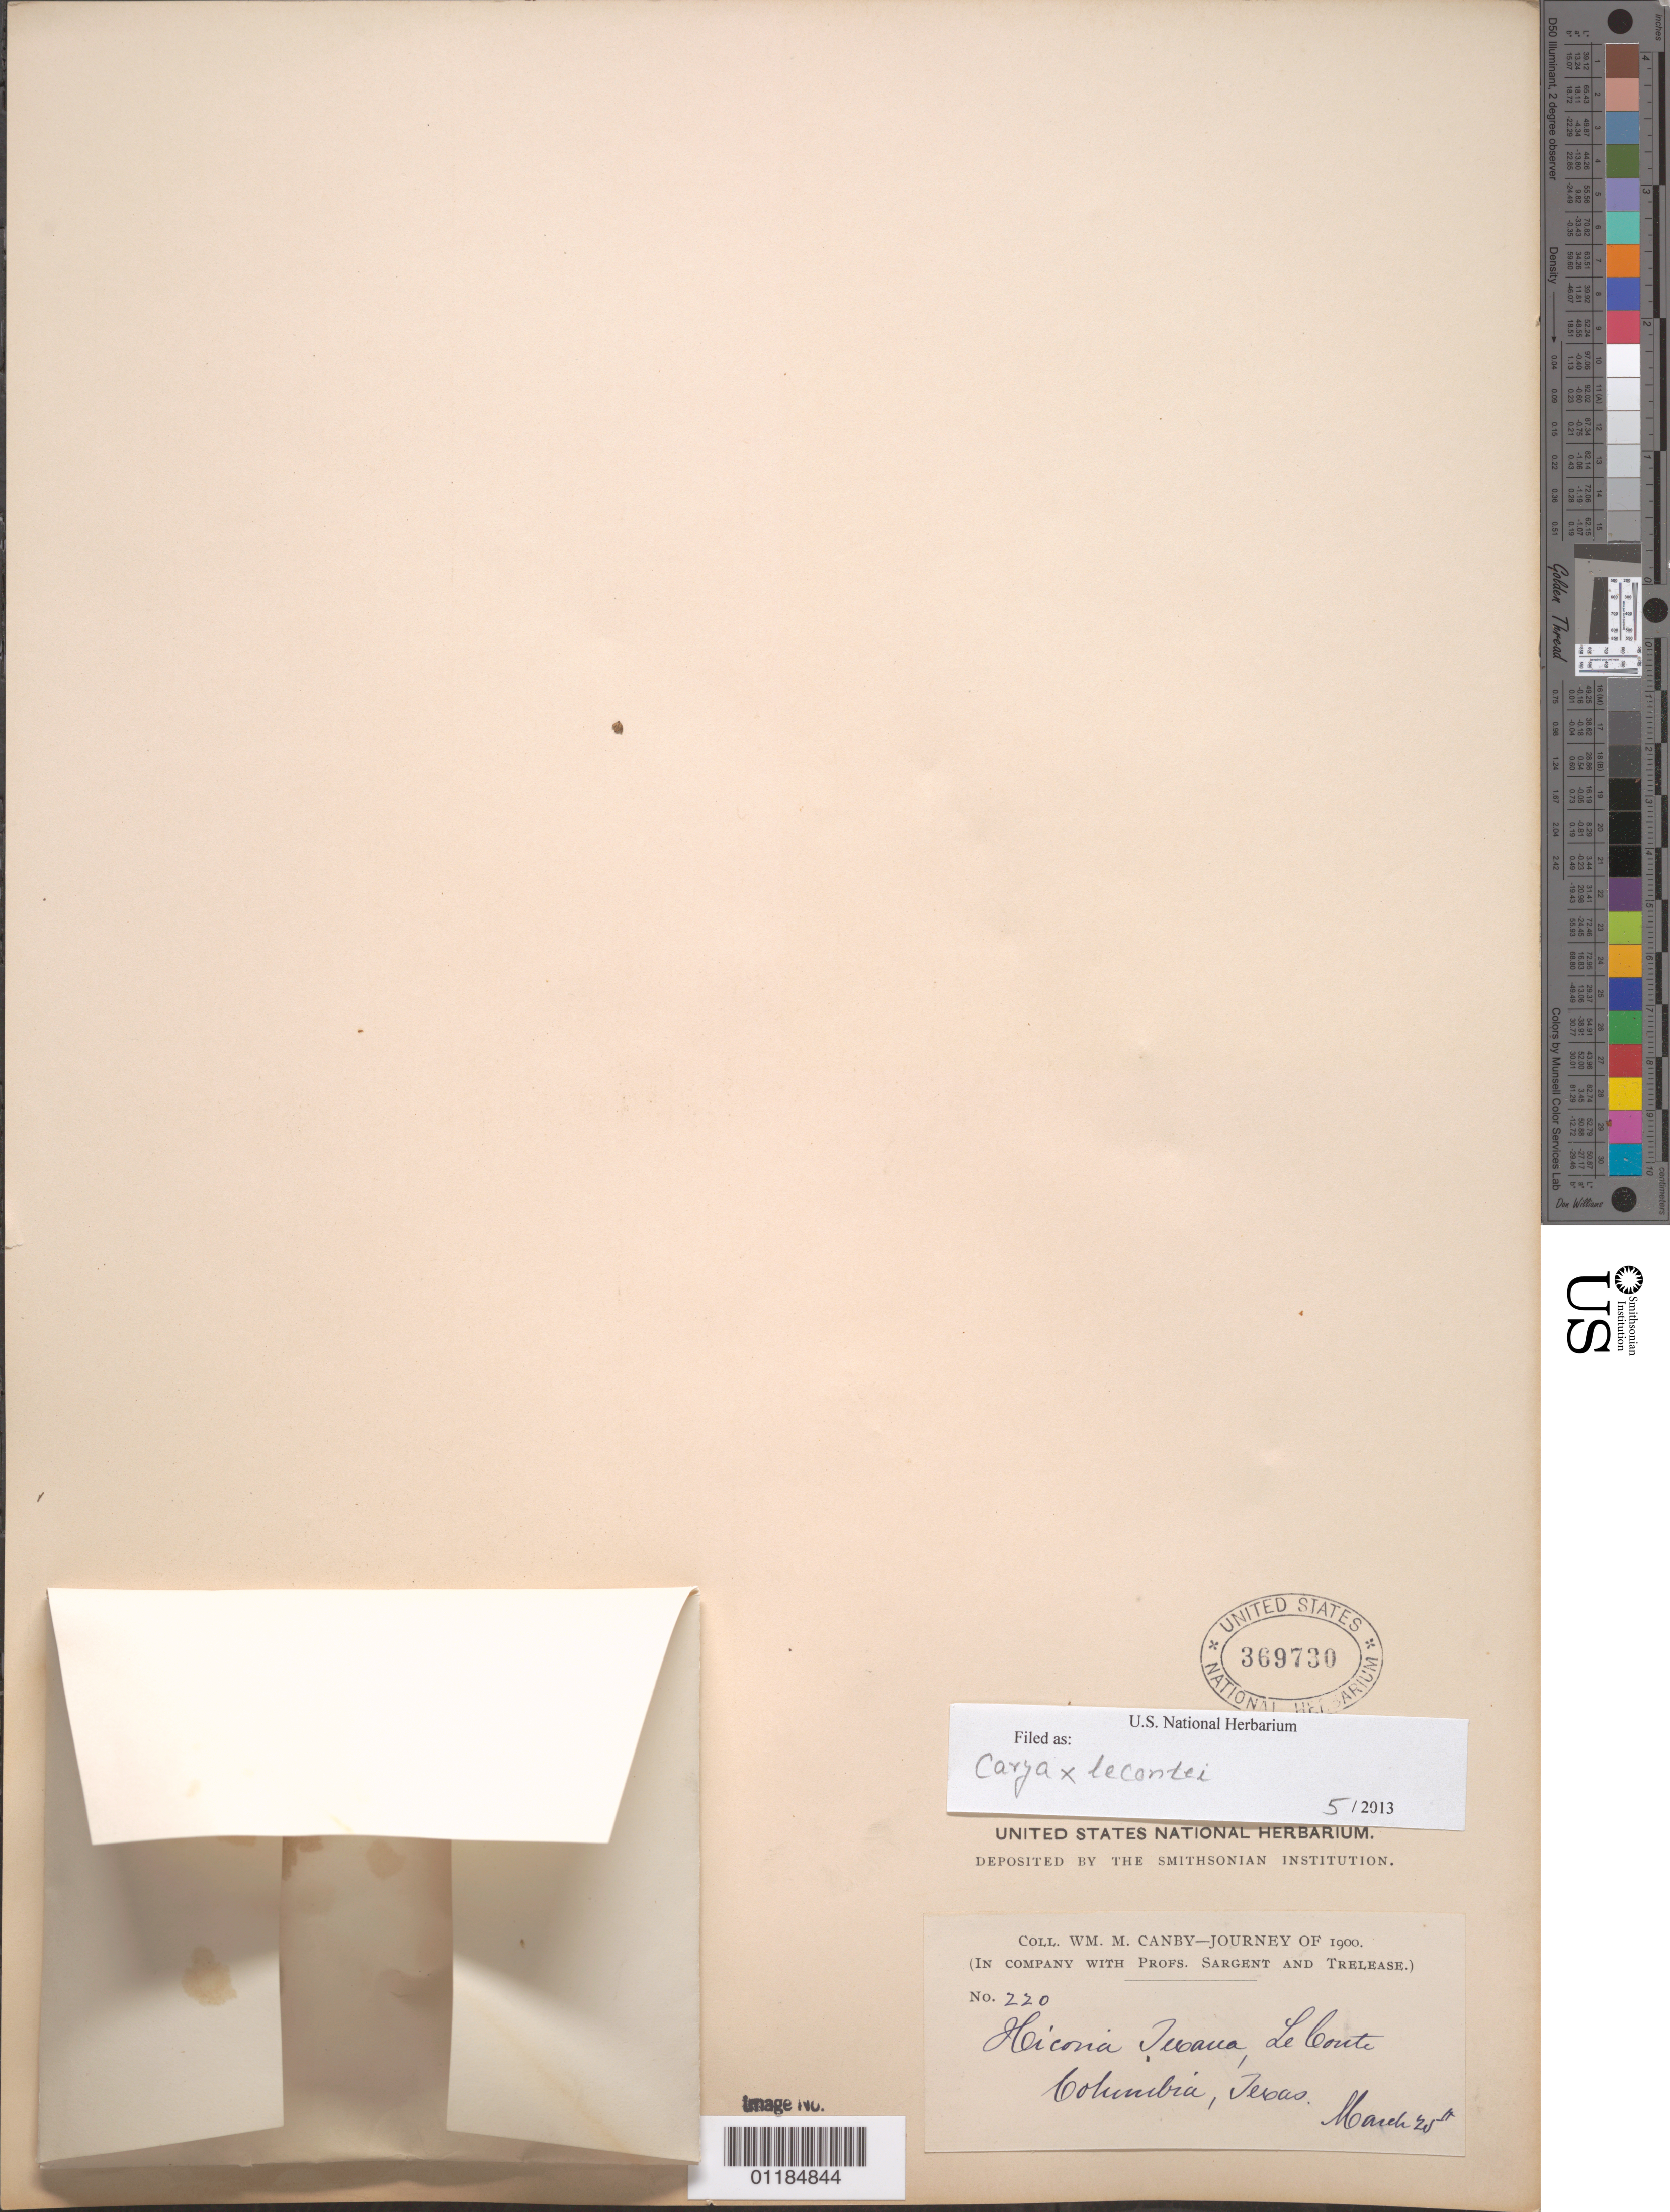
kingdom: Plantae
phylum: Tracheophyta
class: Magnoliopsida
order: Fagales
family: Juglandaceae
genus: Carya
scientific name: Carya lecontei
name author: Little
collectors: W. M. Canby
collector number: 220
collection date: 1900-03-25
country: United States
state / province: Texas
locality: Columbia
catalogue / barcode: US 369730